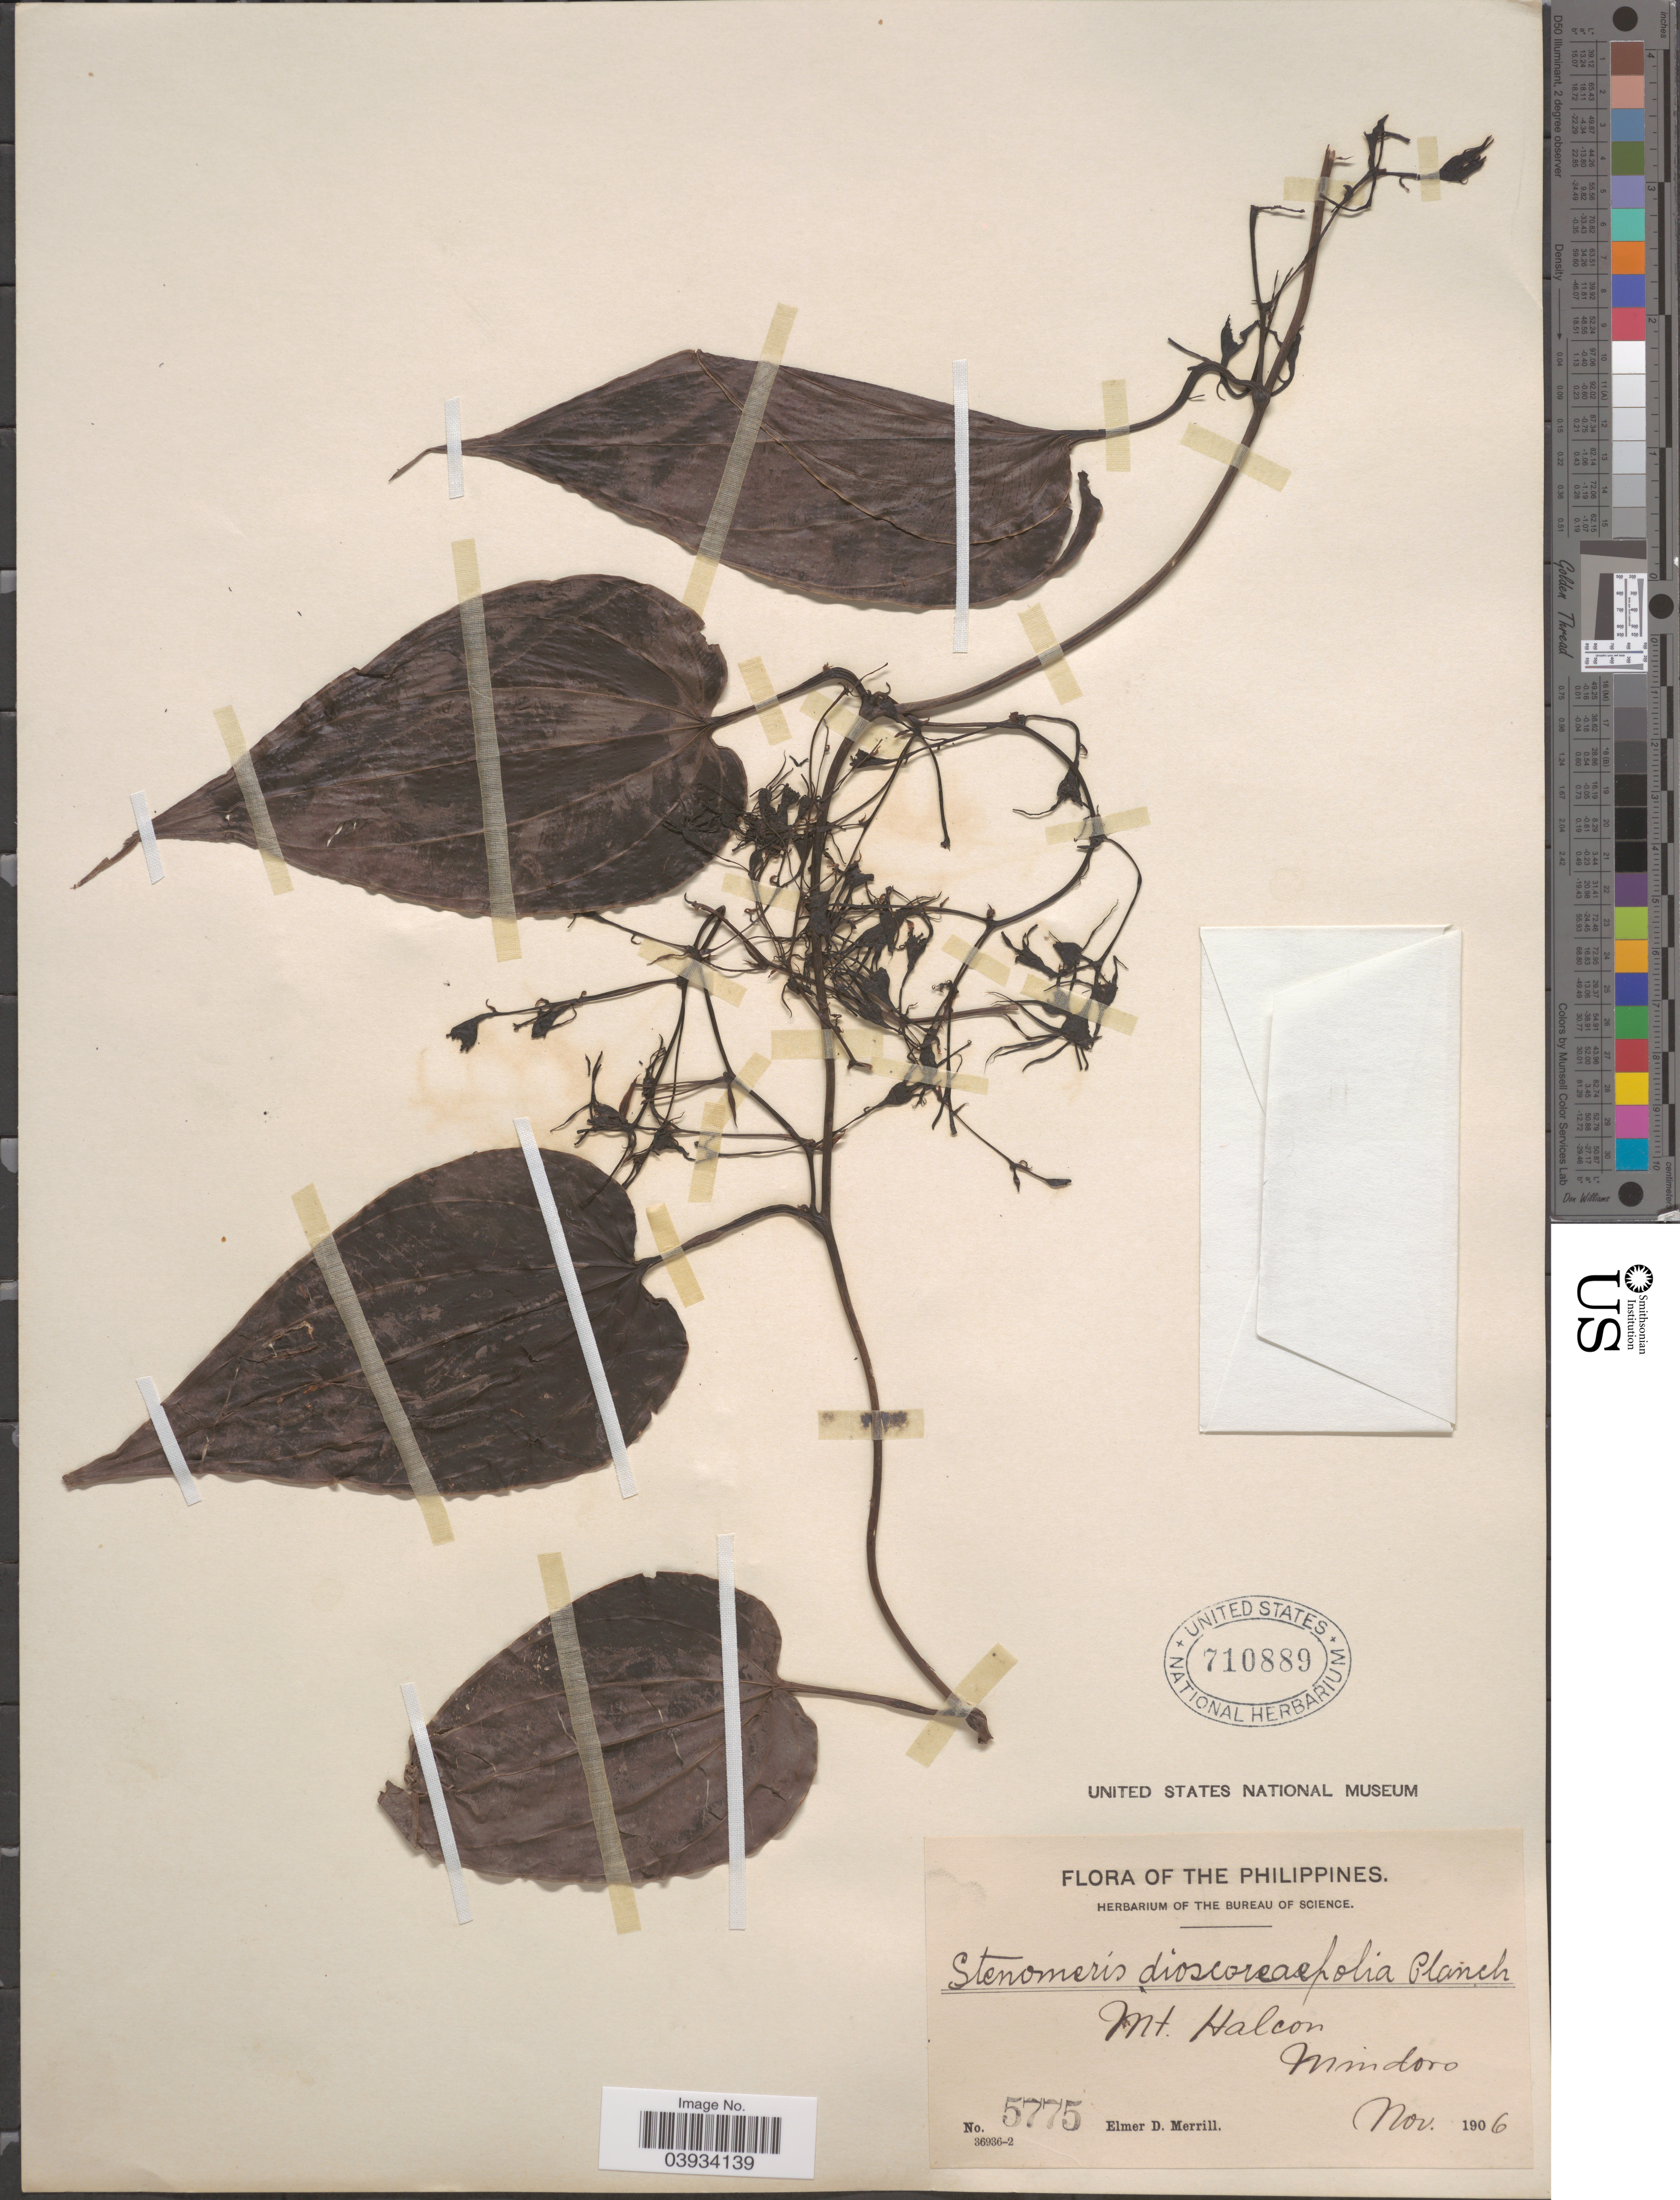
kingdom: Plantae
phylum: Tracheophyta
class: Liliopsida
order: Dioscoreales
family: Dioscoreaceae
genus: Stenomeris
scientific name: Stenomeris dioscoreifolia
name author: Planch.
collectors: E. D. Merrill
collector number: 5775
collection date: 1906-11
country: Philippines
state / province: Mimaropa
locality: Mt. Halcon. Mindoro.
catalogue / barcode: US 710889